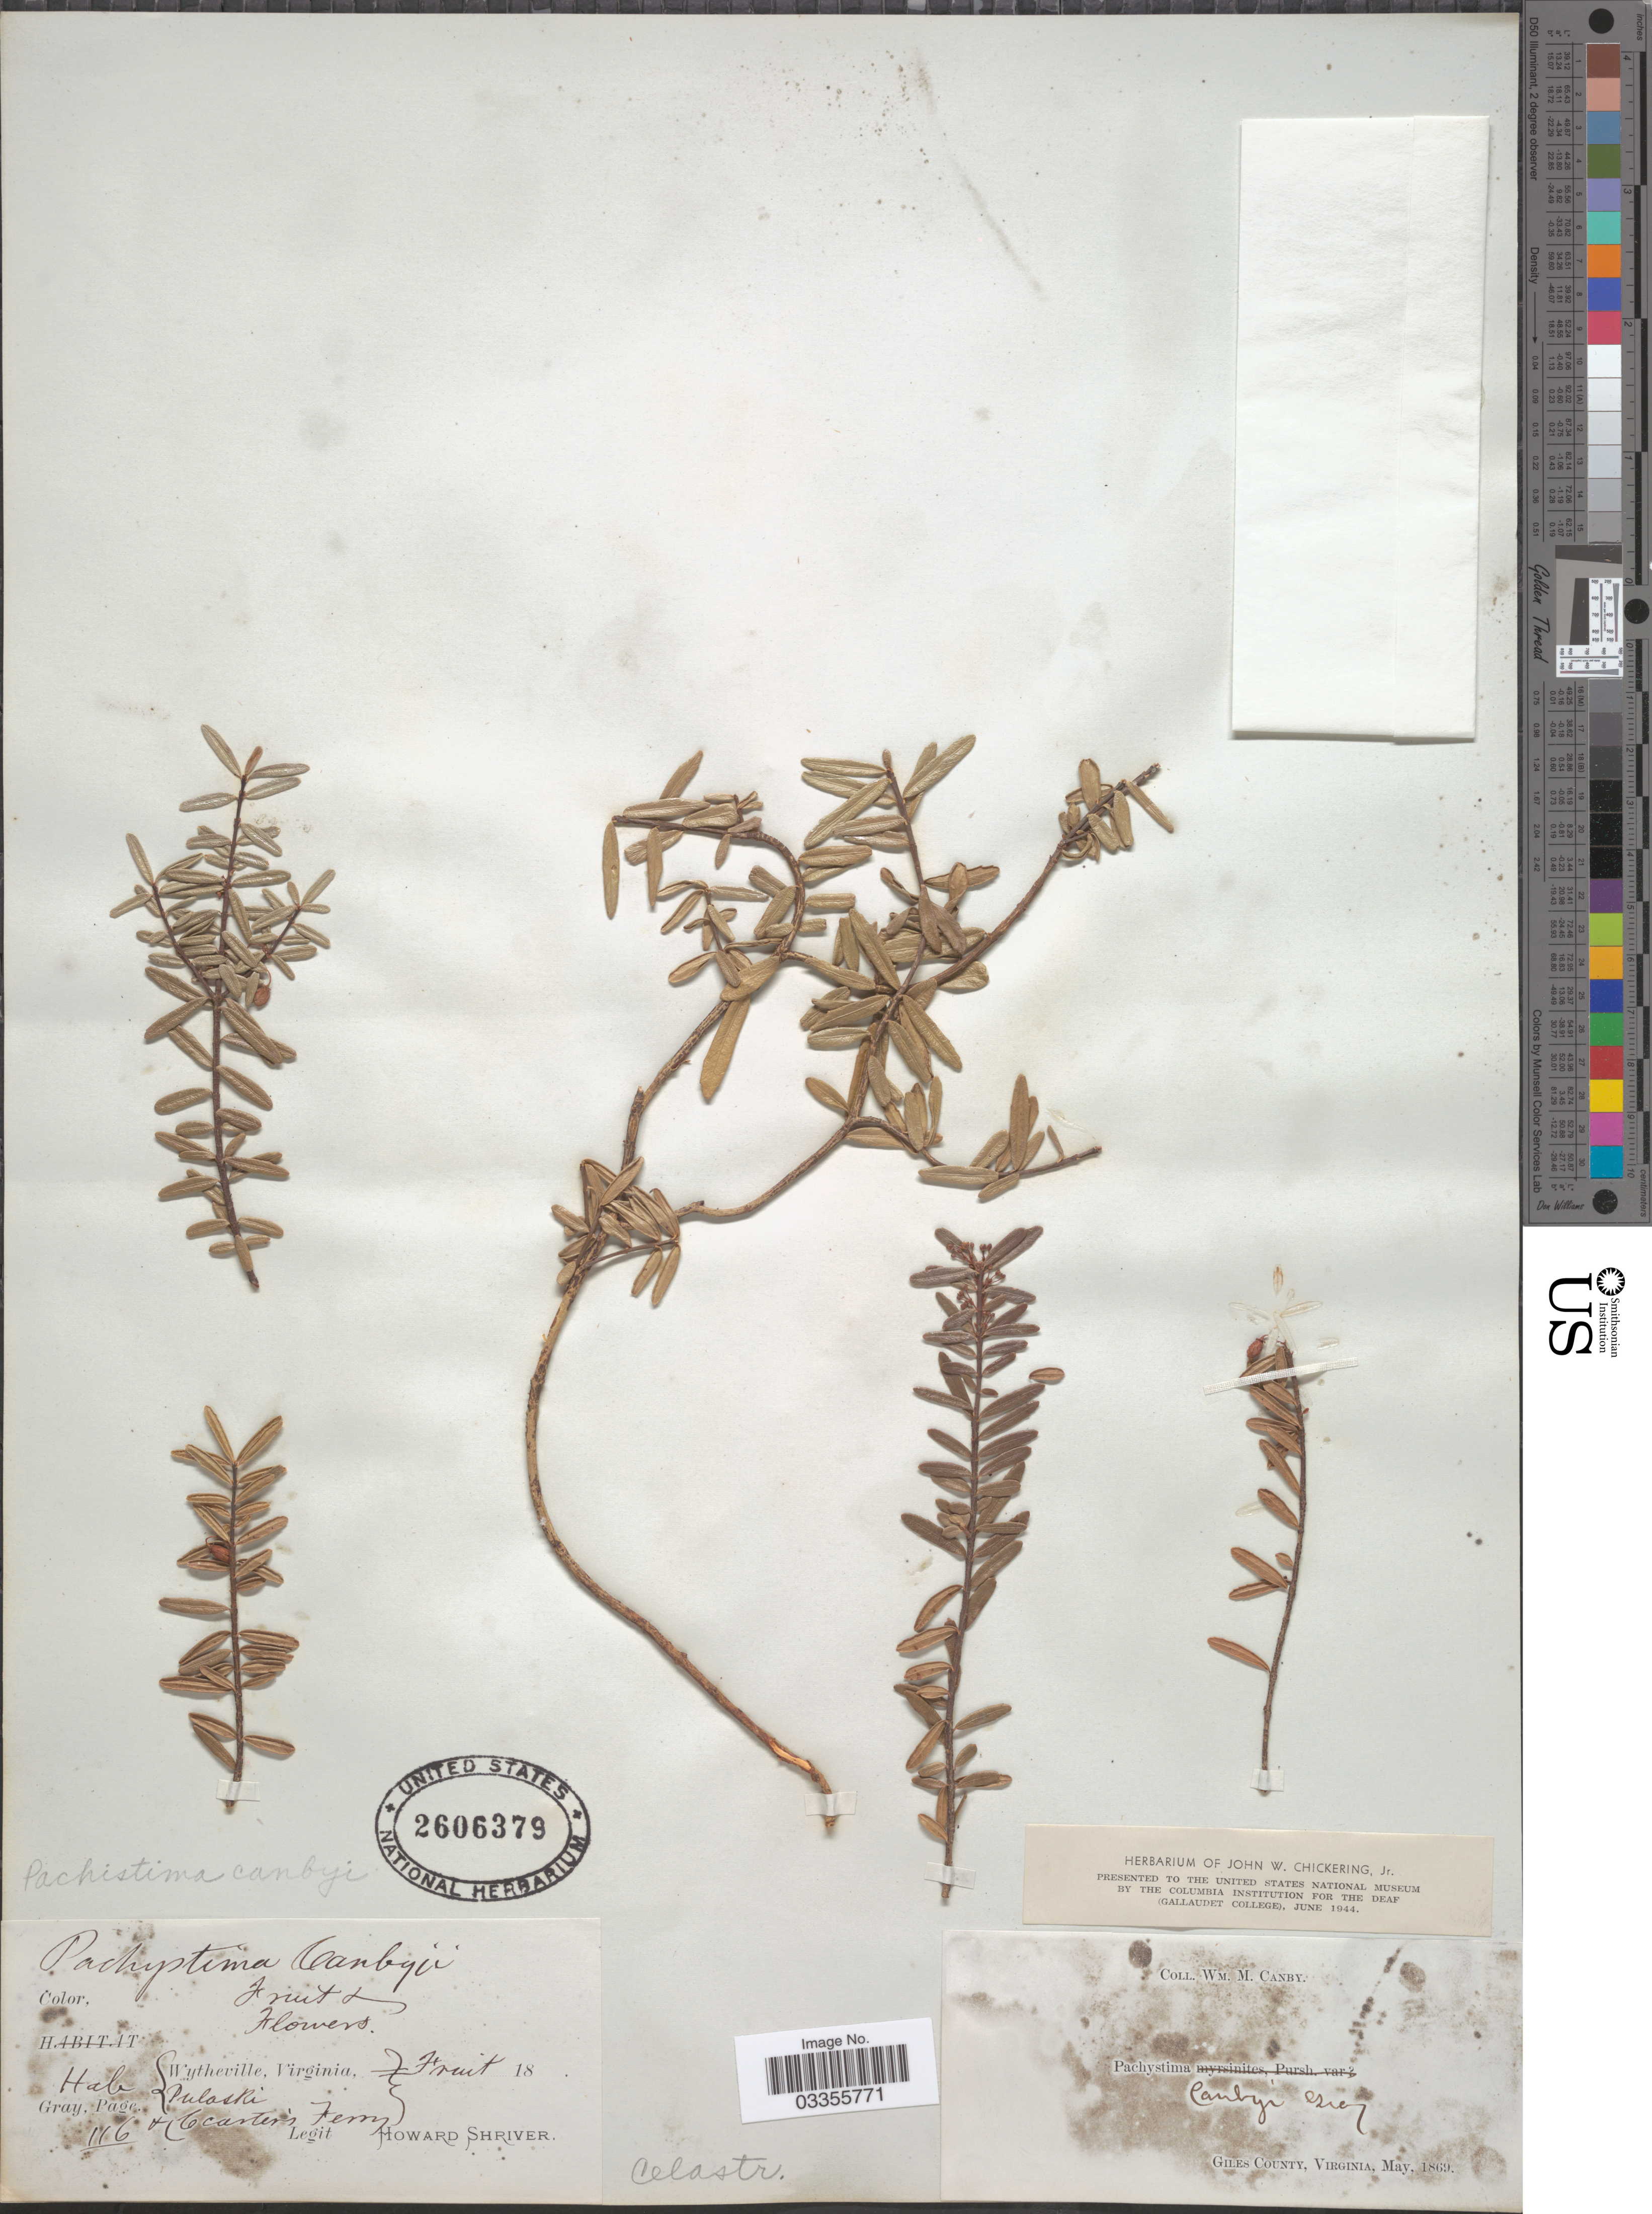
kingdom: Plantae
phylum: Tracheophyta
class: Magnoliopsida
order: Celastrales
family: Celastraceae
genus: Paxistima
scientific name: Paxistima canbyi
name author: A. Gray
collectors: H. Shriver & Canby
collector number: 116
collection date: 1869-05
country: United States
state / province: Virginia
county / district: Wythe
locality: Wytheville. Puloska. C Carter's Ferry. Giles County.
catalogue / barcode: US 2606379